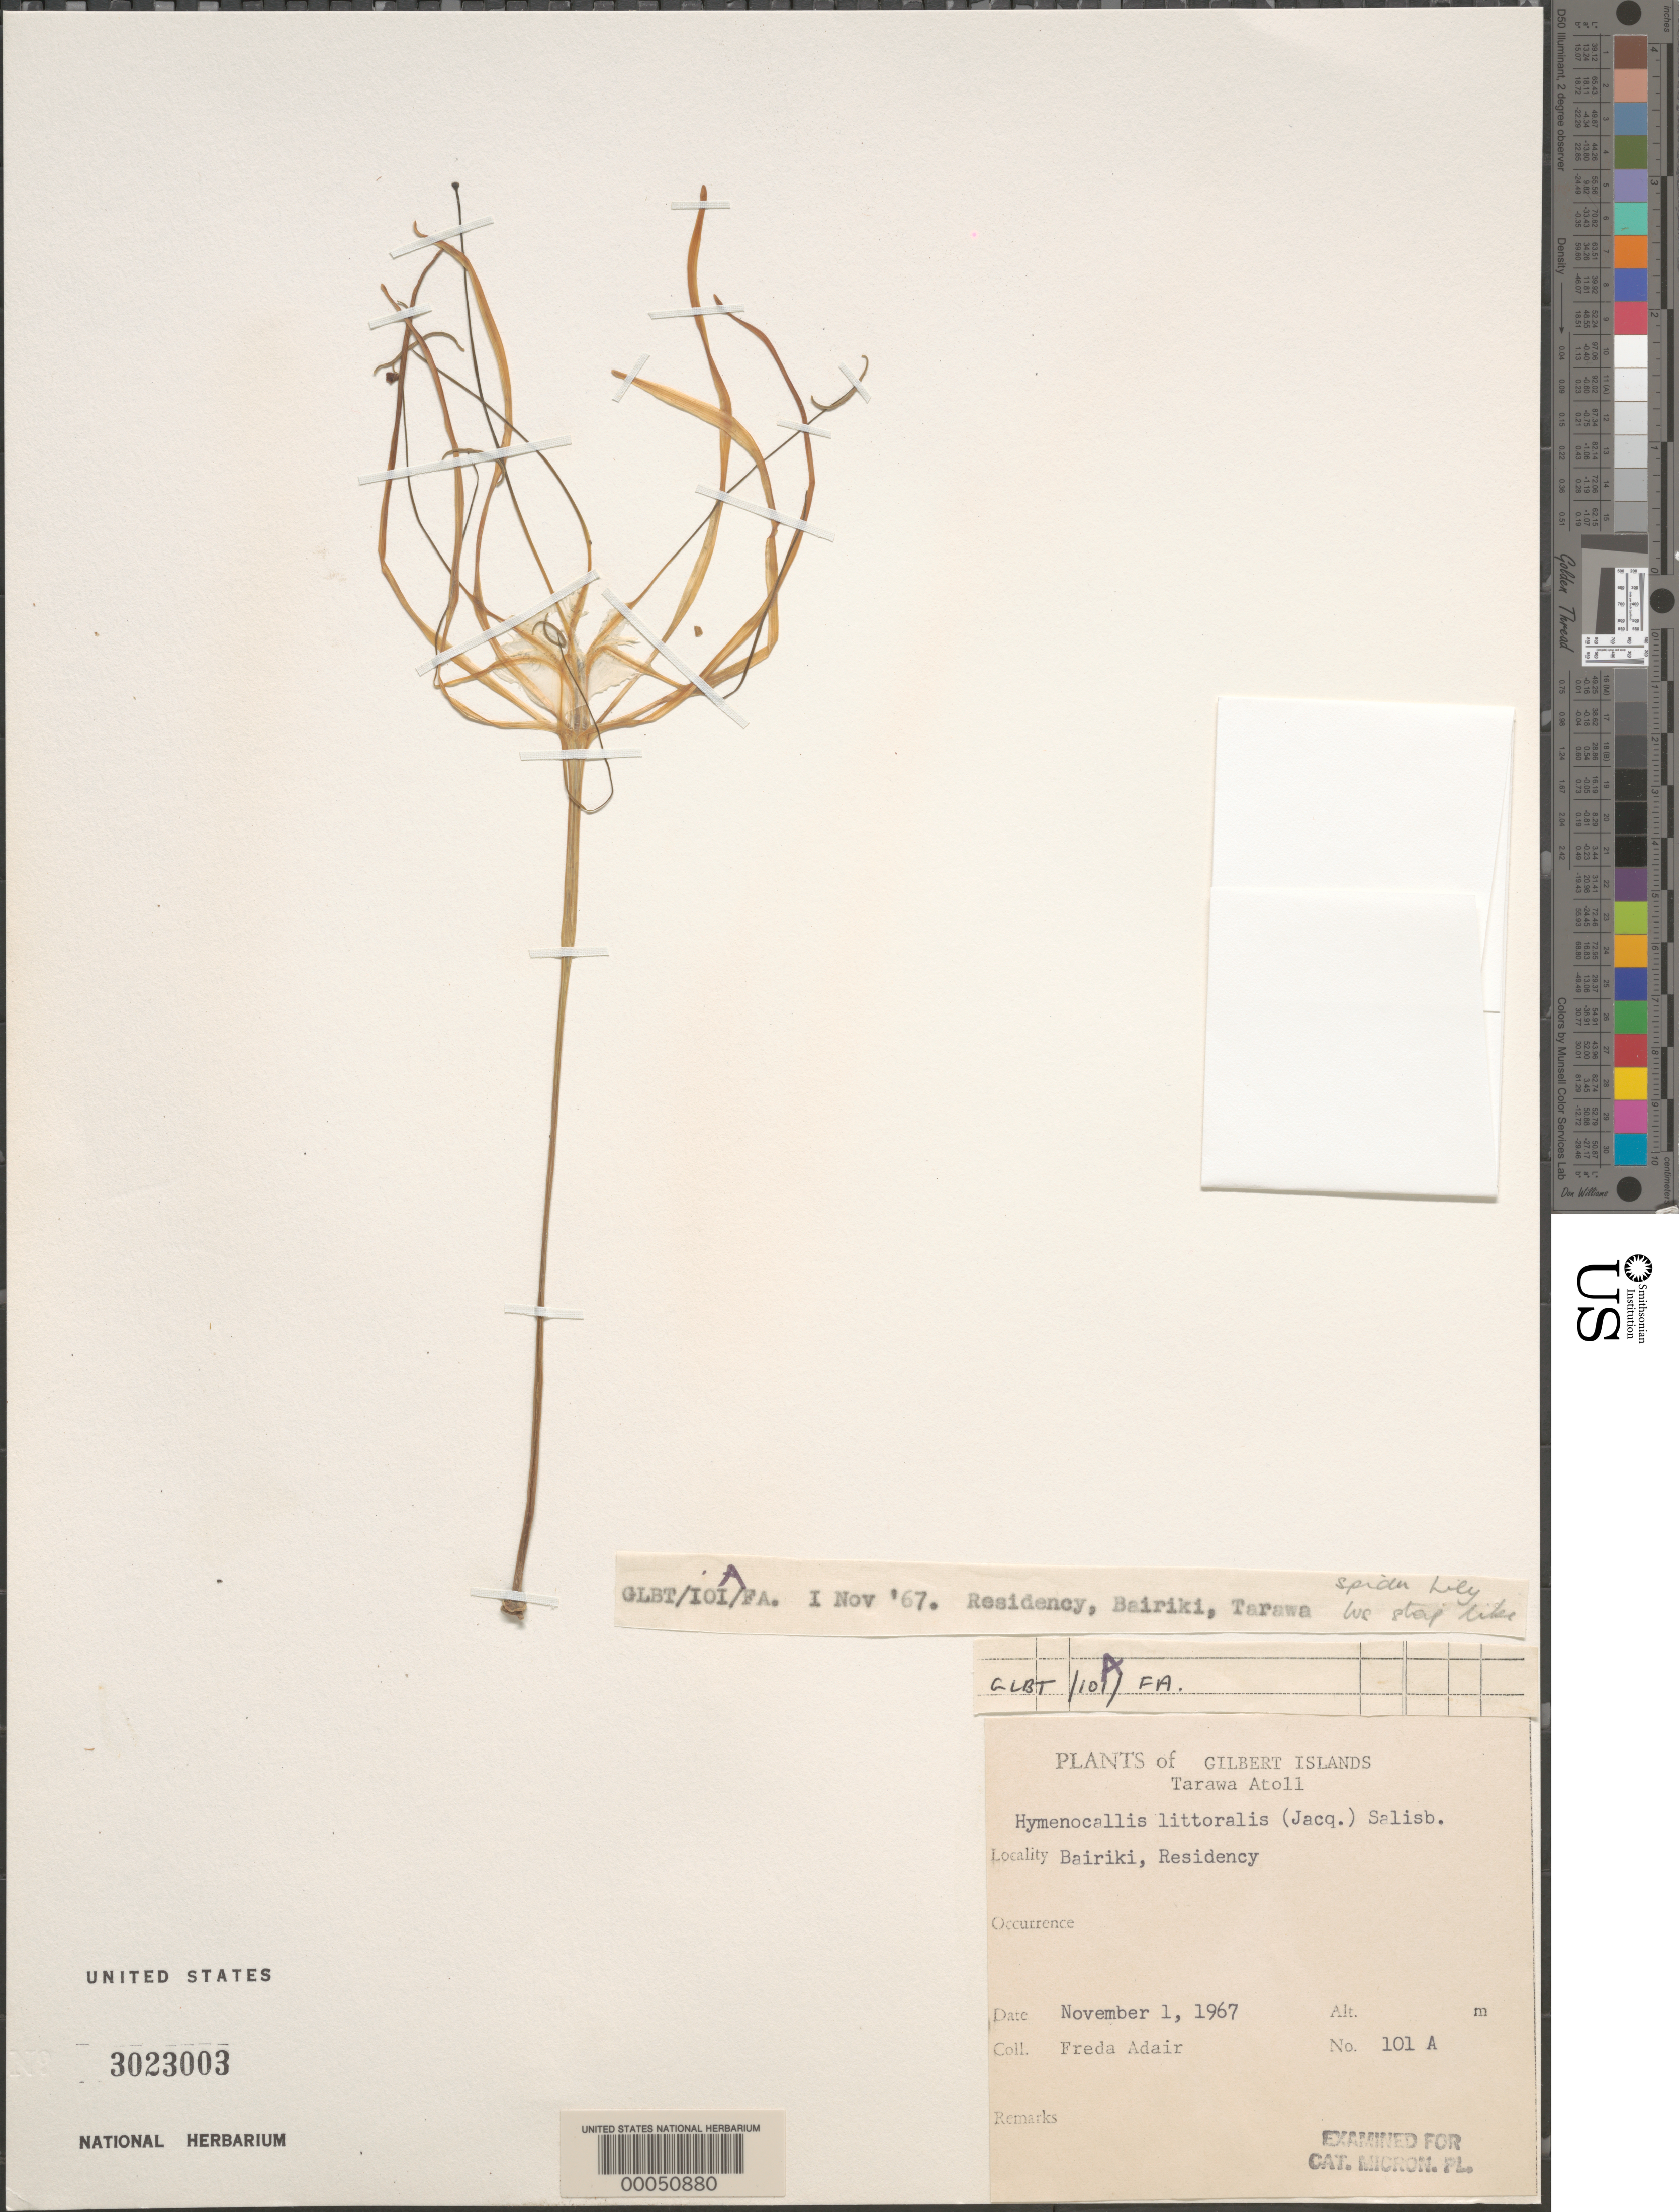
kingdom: Plantae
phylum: Tracheophyta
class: Liliopsida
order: Asparagales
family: Amaryllidaceae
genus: Hymenocallis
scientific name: Hymenocallis littoralis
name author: (Jacq.) Salisb.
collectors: F. Adair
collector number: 101 A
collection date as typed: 01 Nov 1967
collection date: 1967-11-01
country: Kiribati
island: Tarawa Atoll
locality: Bairiki, residency [Gilbert Is.]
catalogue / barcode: US 3023003